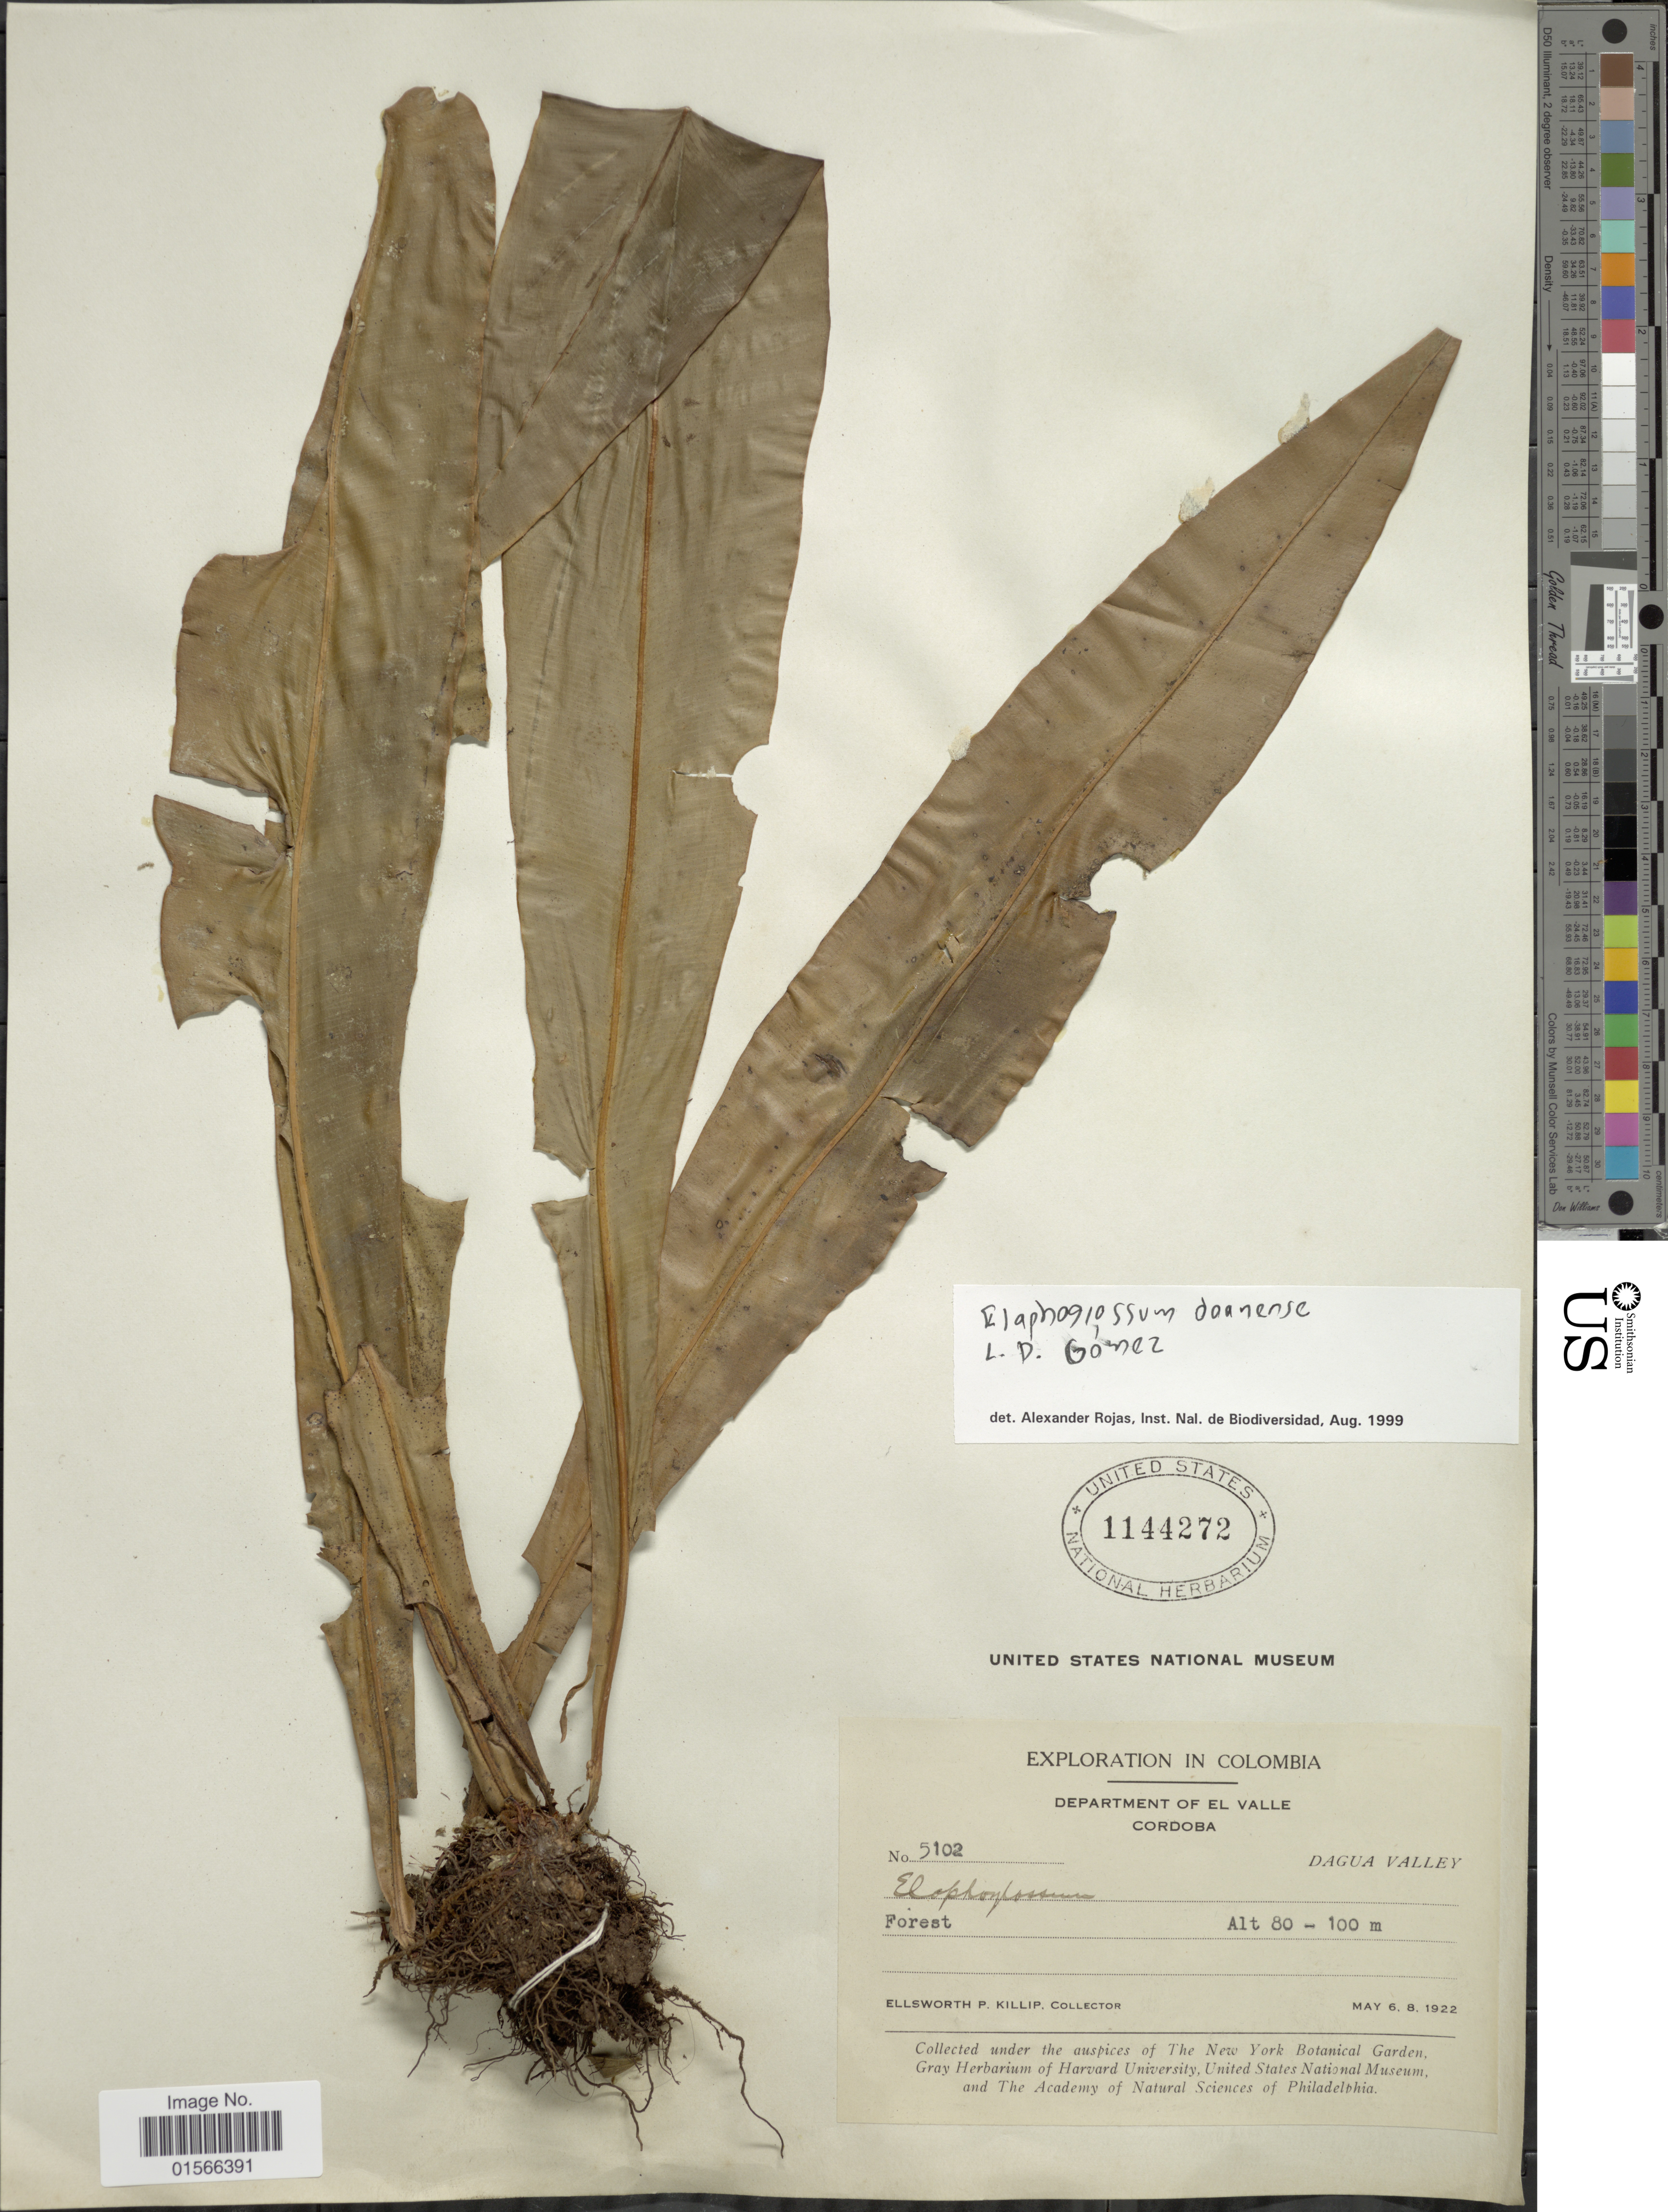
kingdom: Plantae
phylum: Tracheophyta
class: Polypodiopsida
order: Polypodiales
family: Dryopteridaceae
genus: Elaphoglossum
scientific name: Elaphoglossum doanense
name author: L.D. Gómez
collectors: E. P. Killip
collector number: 5102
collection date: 1922-05-06/1922-05-08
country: Colombia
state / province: Valle del Cauca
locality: Department of El Valle, Cordoba, Dagua Valley, Forest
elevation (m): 80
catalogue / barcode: US 1144272